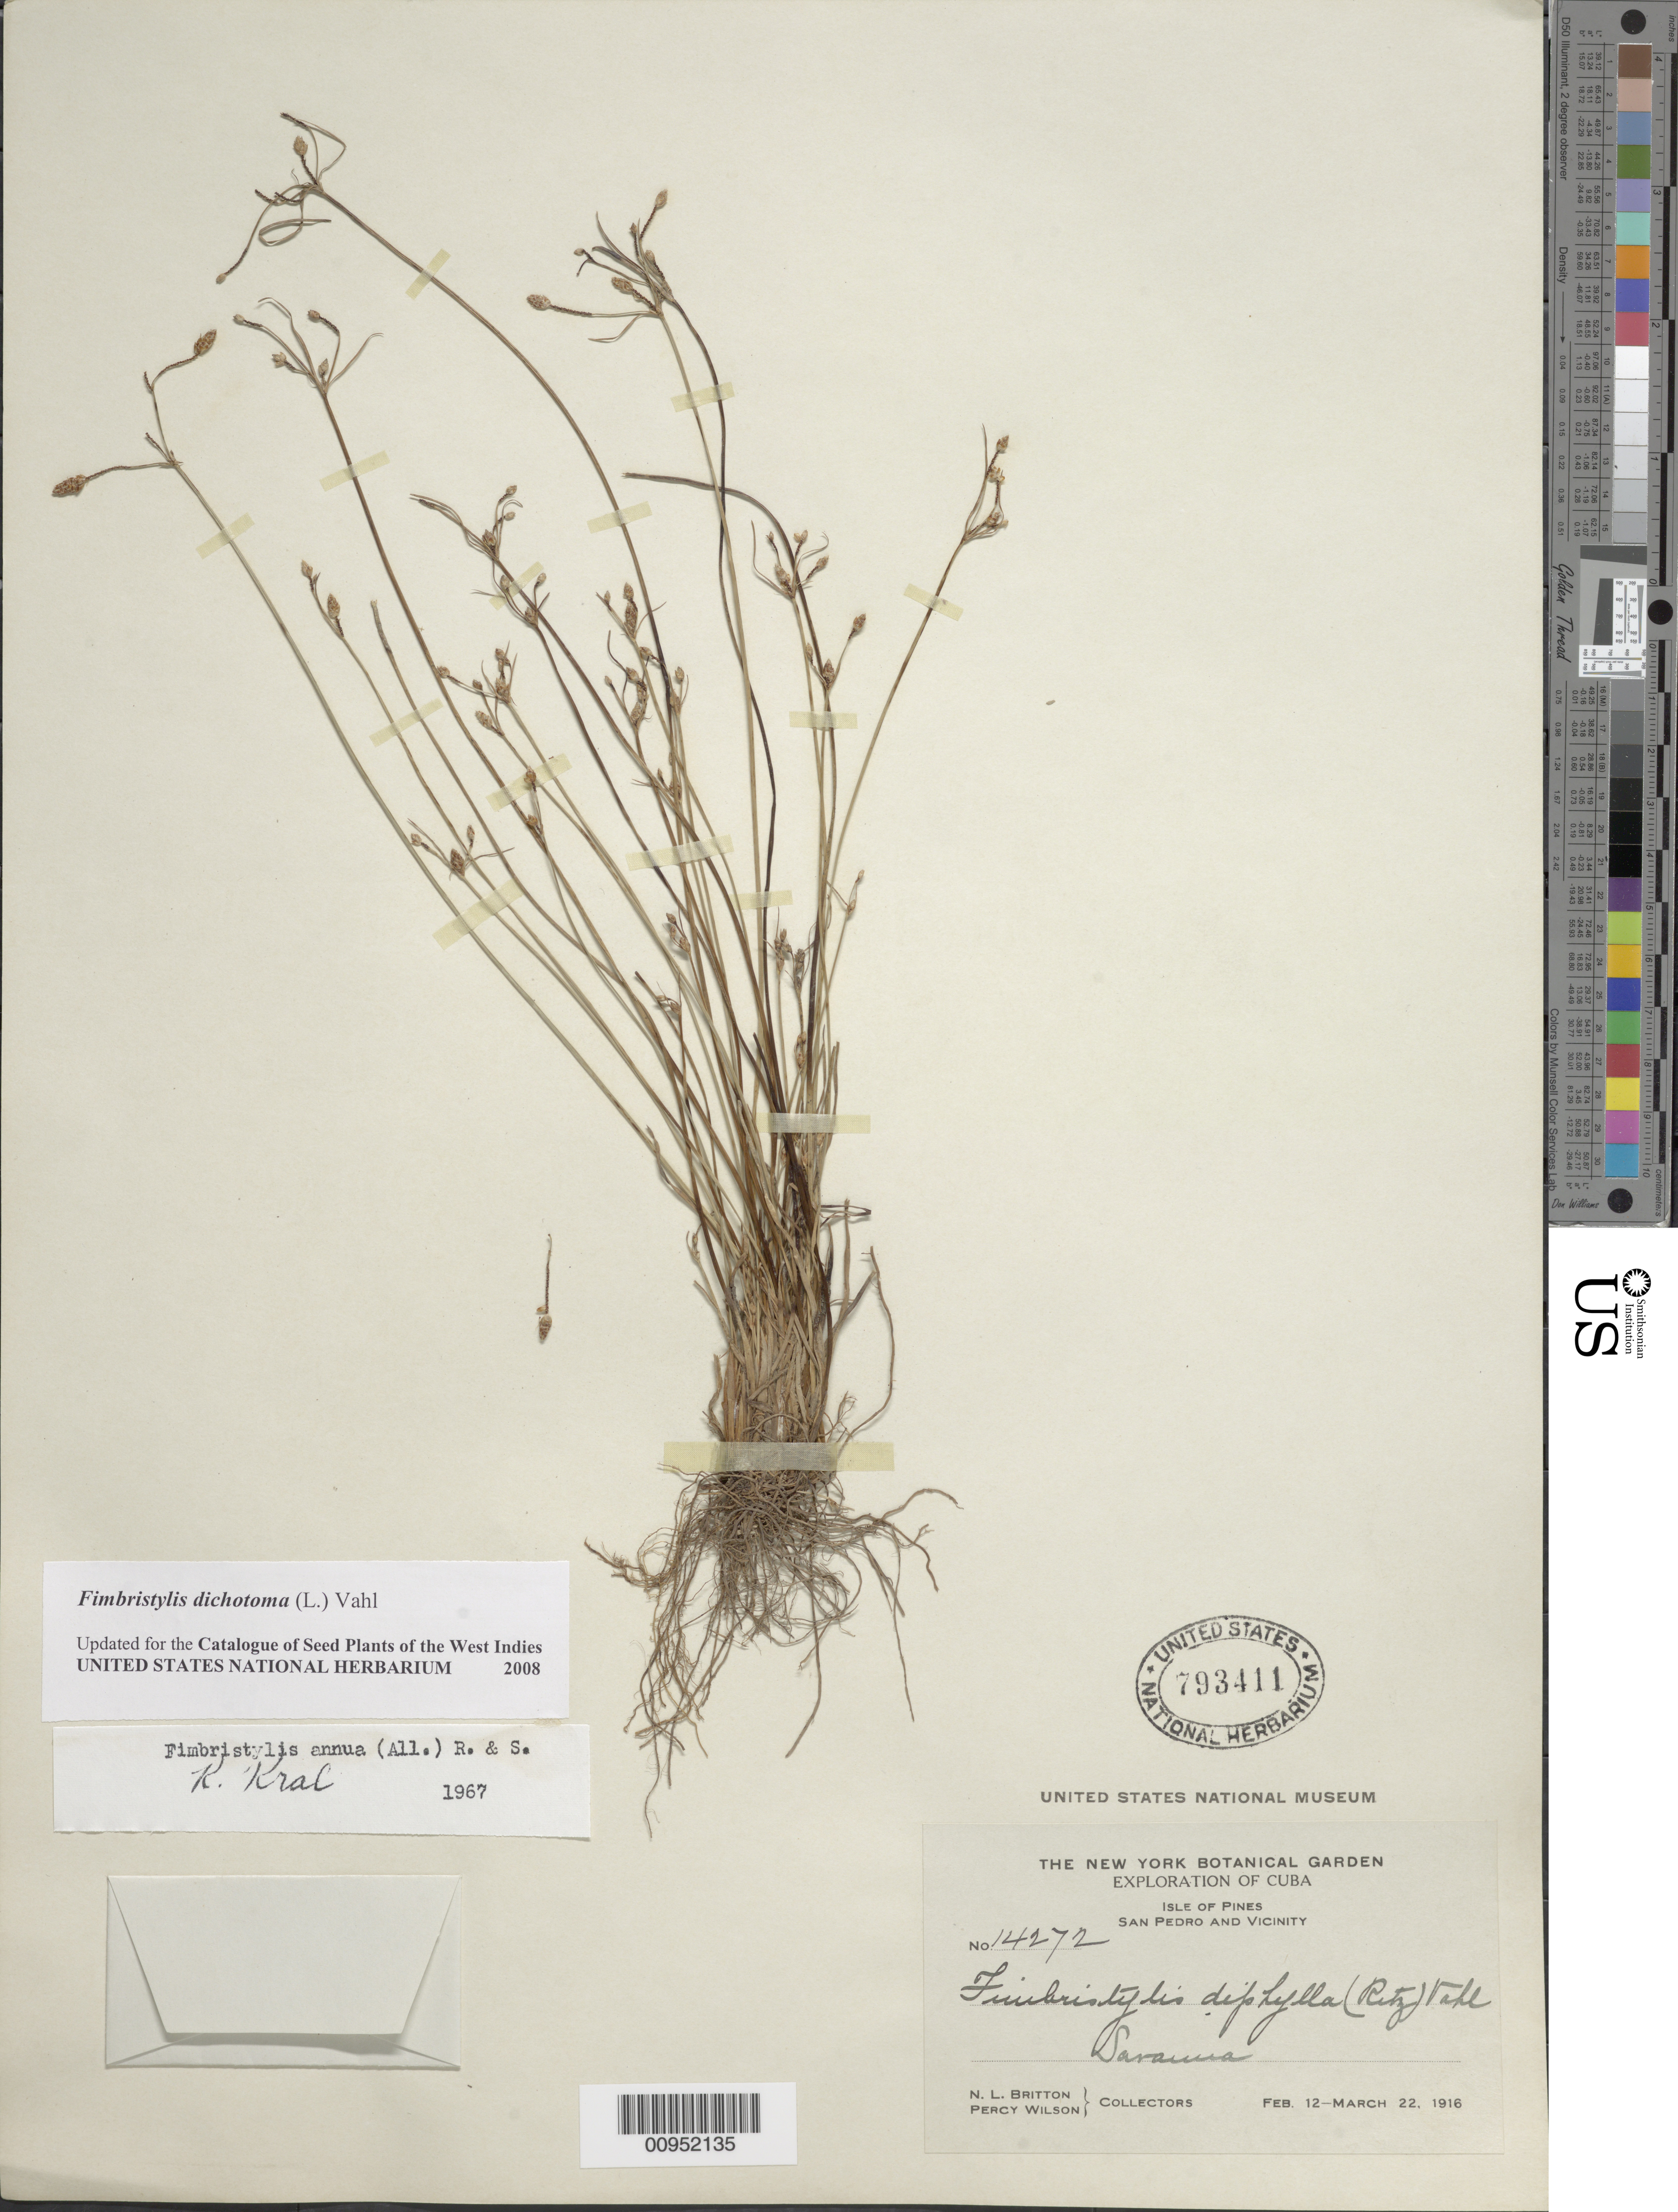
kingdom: Plantae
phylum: Tracheophyta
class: Liliopsida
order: Poales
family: Cyperaceae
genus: Fimbristylis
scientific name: Fimbristylis dichotoma subsp. dichotoma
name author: (L.) Vahl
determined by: Strong, M. T., (US), Smithsonian Institution - National Museum of Natural History (UNITED STATES)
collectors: N. Britton & P. Wilson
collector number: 14272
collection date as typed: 12 Feb 1916 to 22 Mar 1916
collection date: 1916-02-12/1916-03-22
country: Cuba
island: Isla de la Juventud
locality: San Pedro and vicinity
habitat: Savanna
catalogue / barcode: US 793411